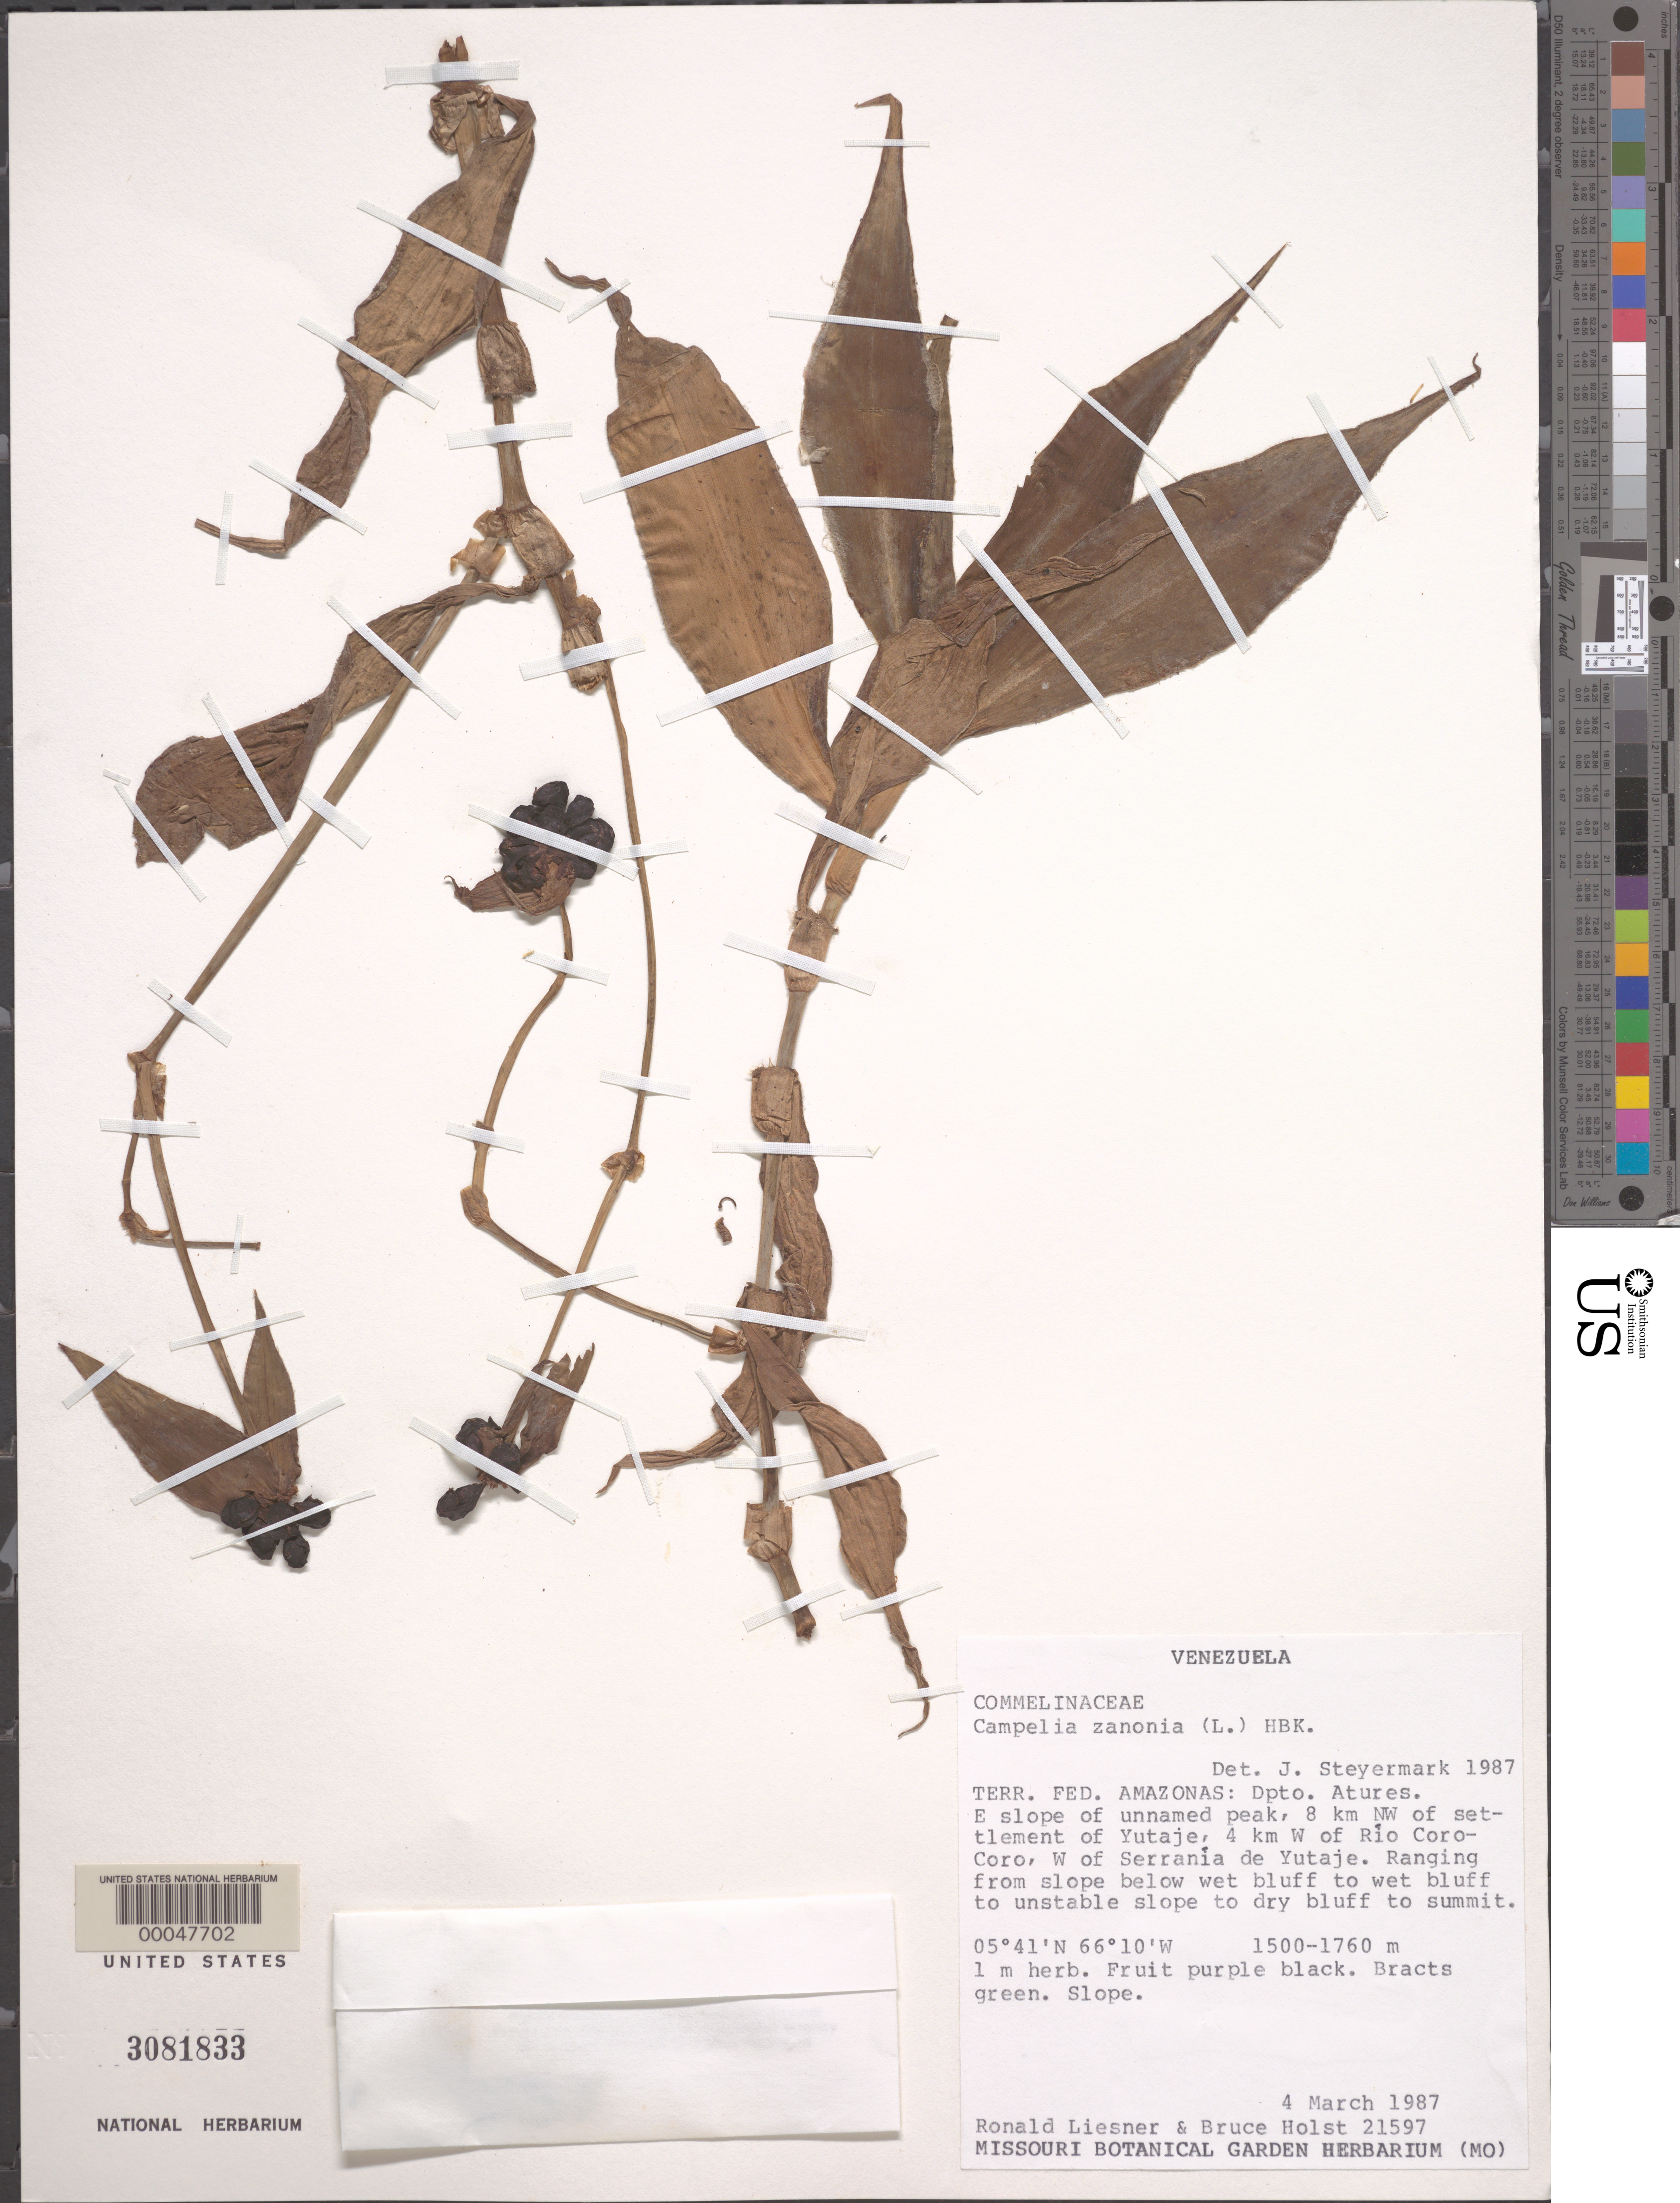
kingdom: Plantae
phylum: Tracheophyta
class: Liliopsida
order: Commelinales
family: Commelinaceae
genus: Tradescantia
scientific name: Tradescantia zanonia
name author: (L.) Sw.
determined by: Steyermark, Julian A., (VEN)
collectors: R. L. Liesner & B. Holst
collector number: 21597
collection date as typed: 04 Mar 1987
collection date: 1987-03-04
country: Venezuela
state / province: Amazonas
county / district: Atures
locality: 8 km nw of settlement of yutaje, 4 km w of rio coro-coro, w of serrania de yutaje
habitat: Ranging from slope below wet bluff to wet bluff to unstable stor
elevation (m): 1500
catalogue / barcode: US 3081833